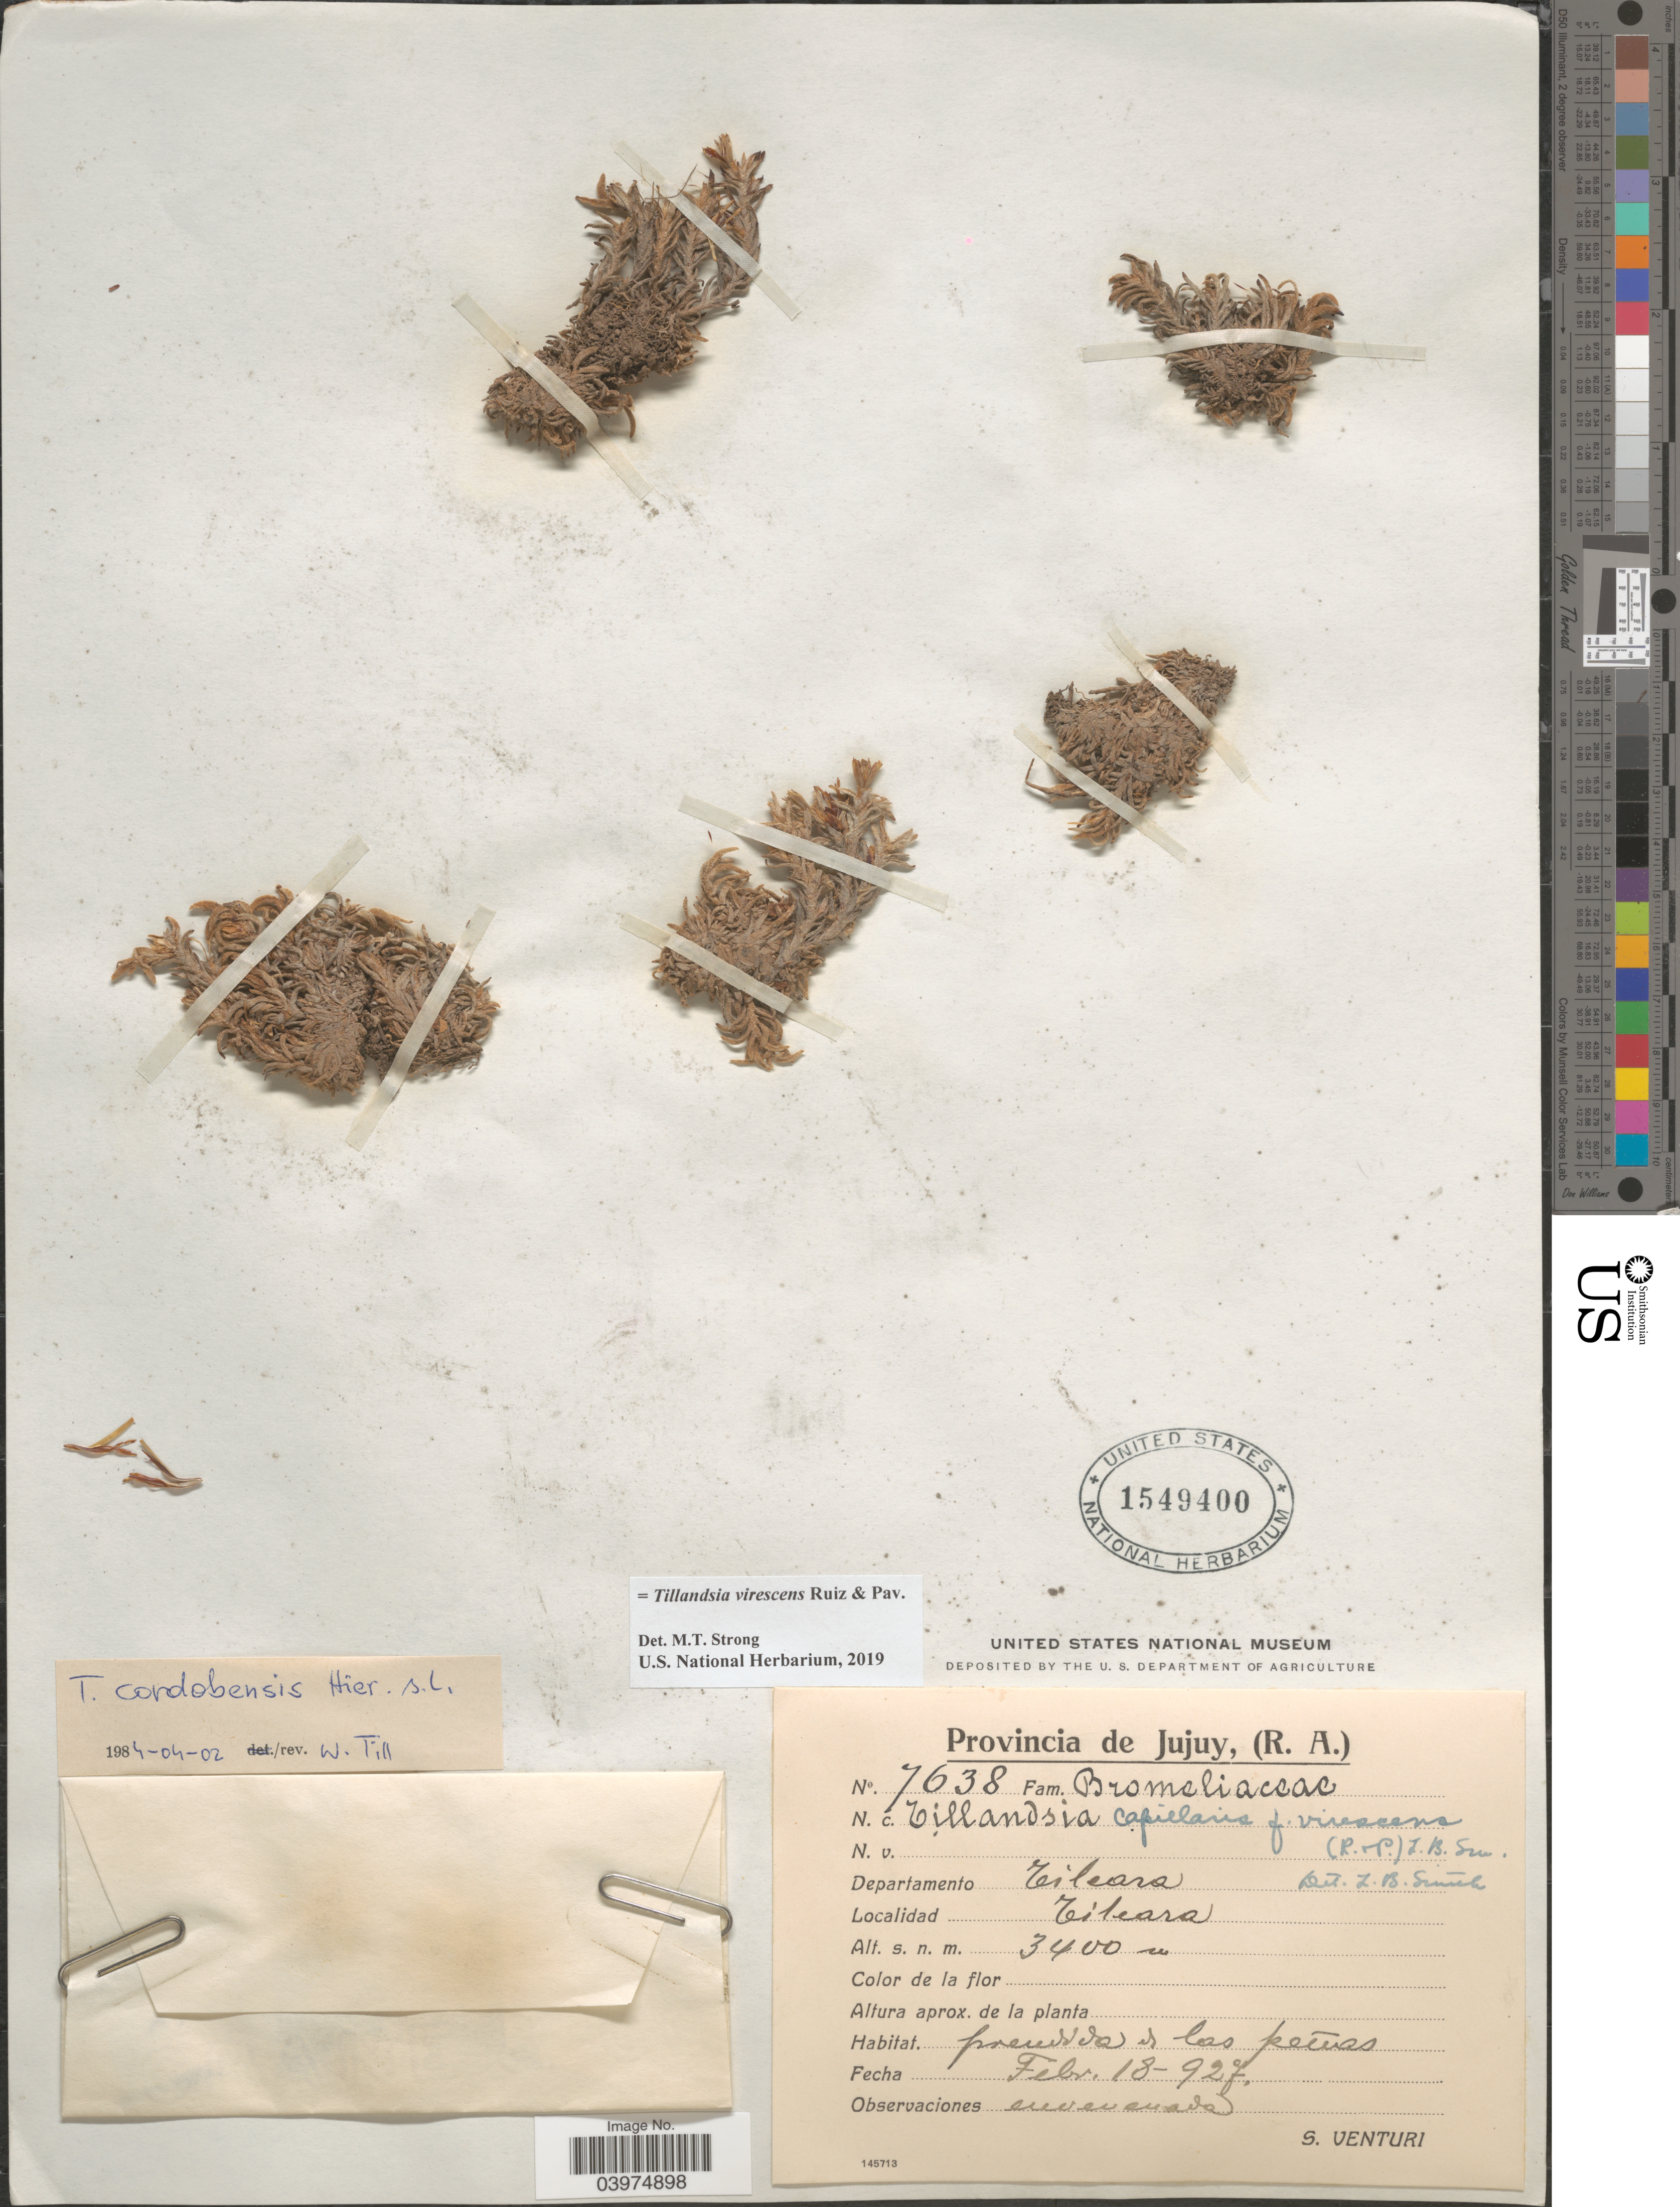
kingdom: Plantae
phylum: Tracheophyta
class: Liliopsida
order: Poales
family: Bromeliaceae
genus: Tillandsia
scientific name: Tillandsia virescens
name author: Ruiz & Pav.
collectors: S. Venturi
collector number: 7638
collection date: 1927-02-18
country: Argentina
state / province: Jujuy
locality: Departamento Tilcara. Tilcara.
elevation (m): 3400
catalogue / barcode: US 1549400